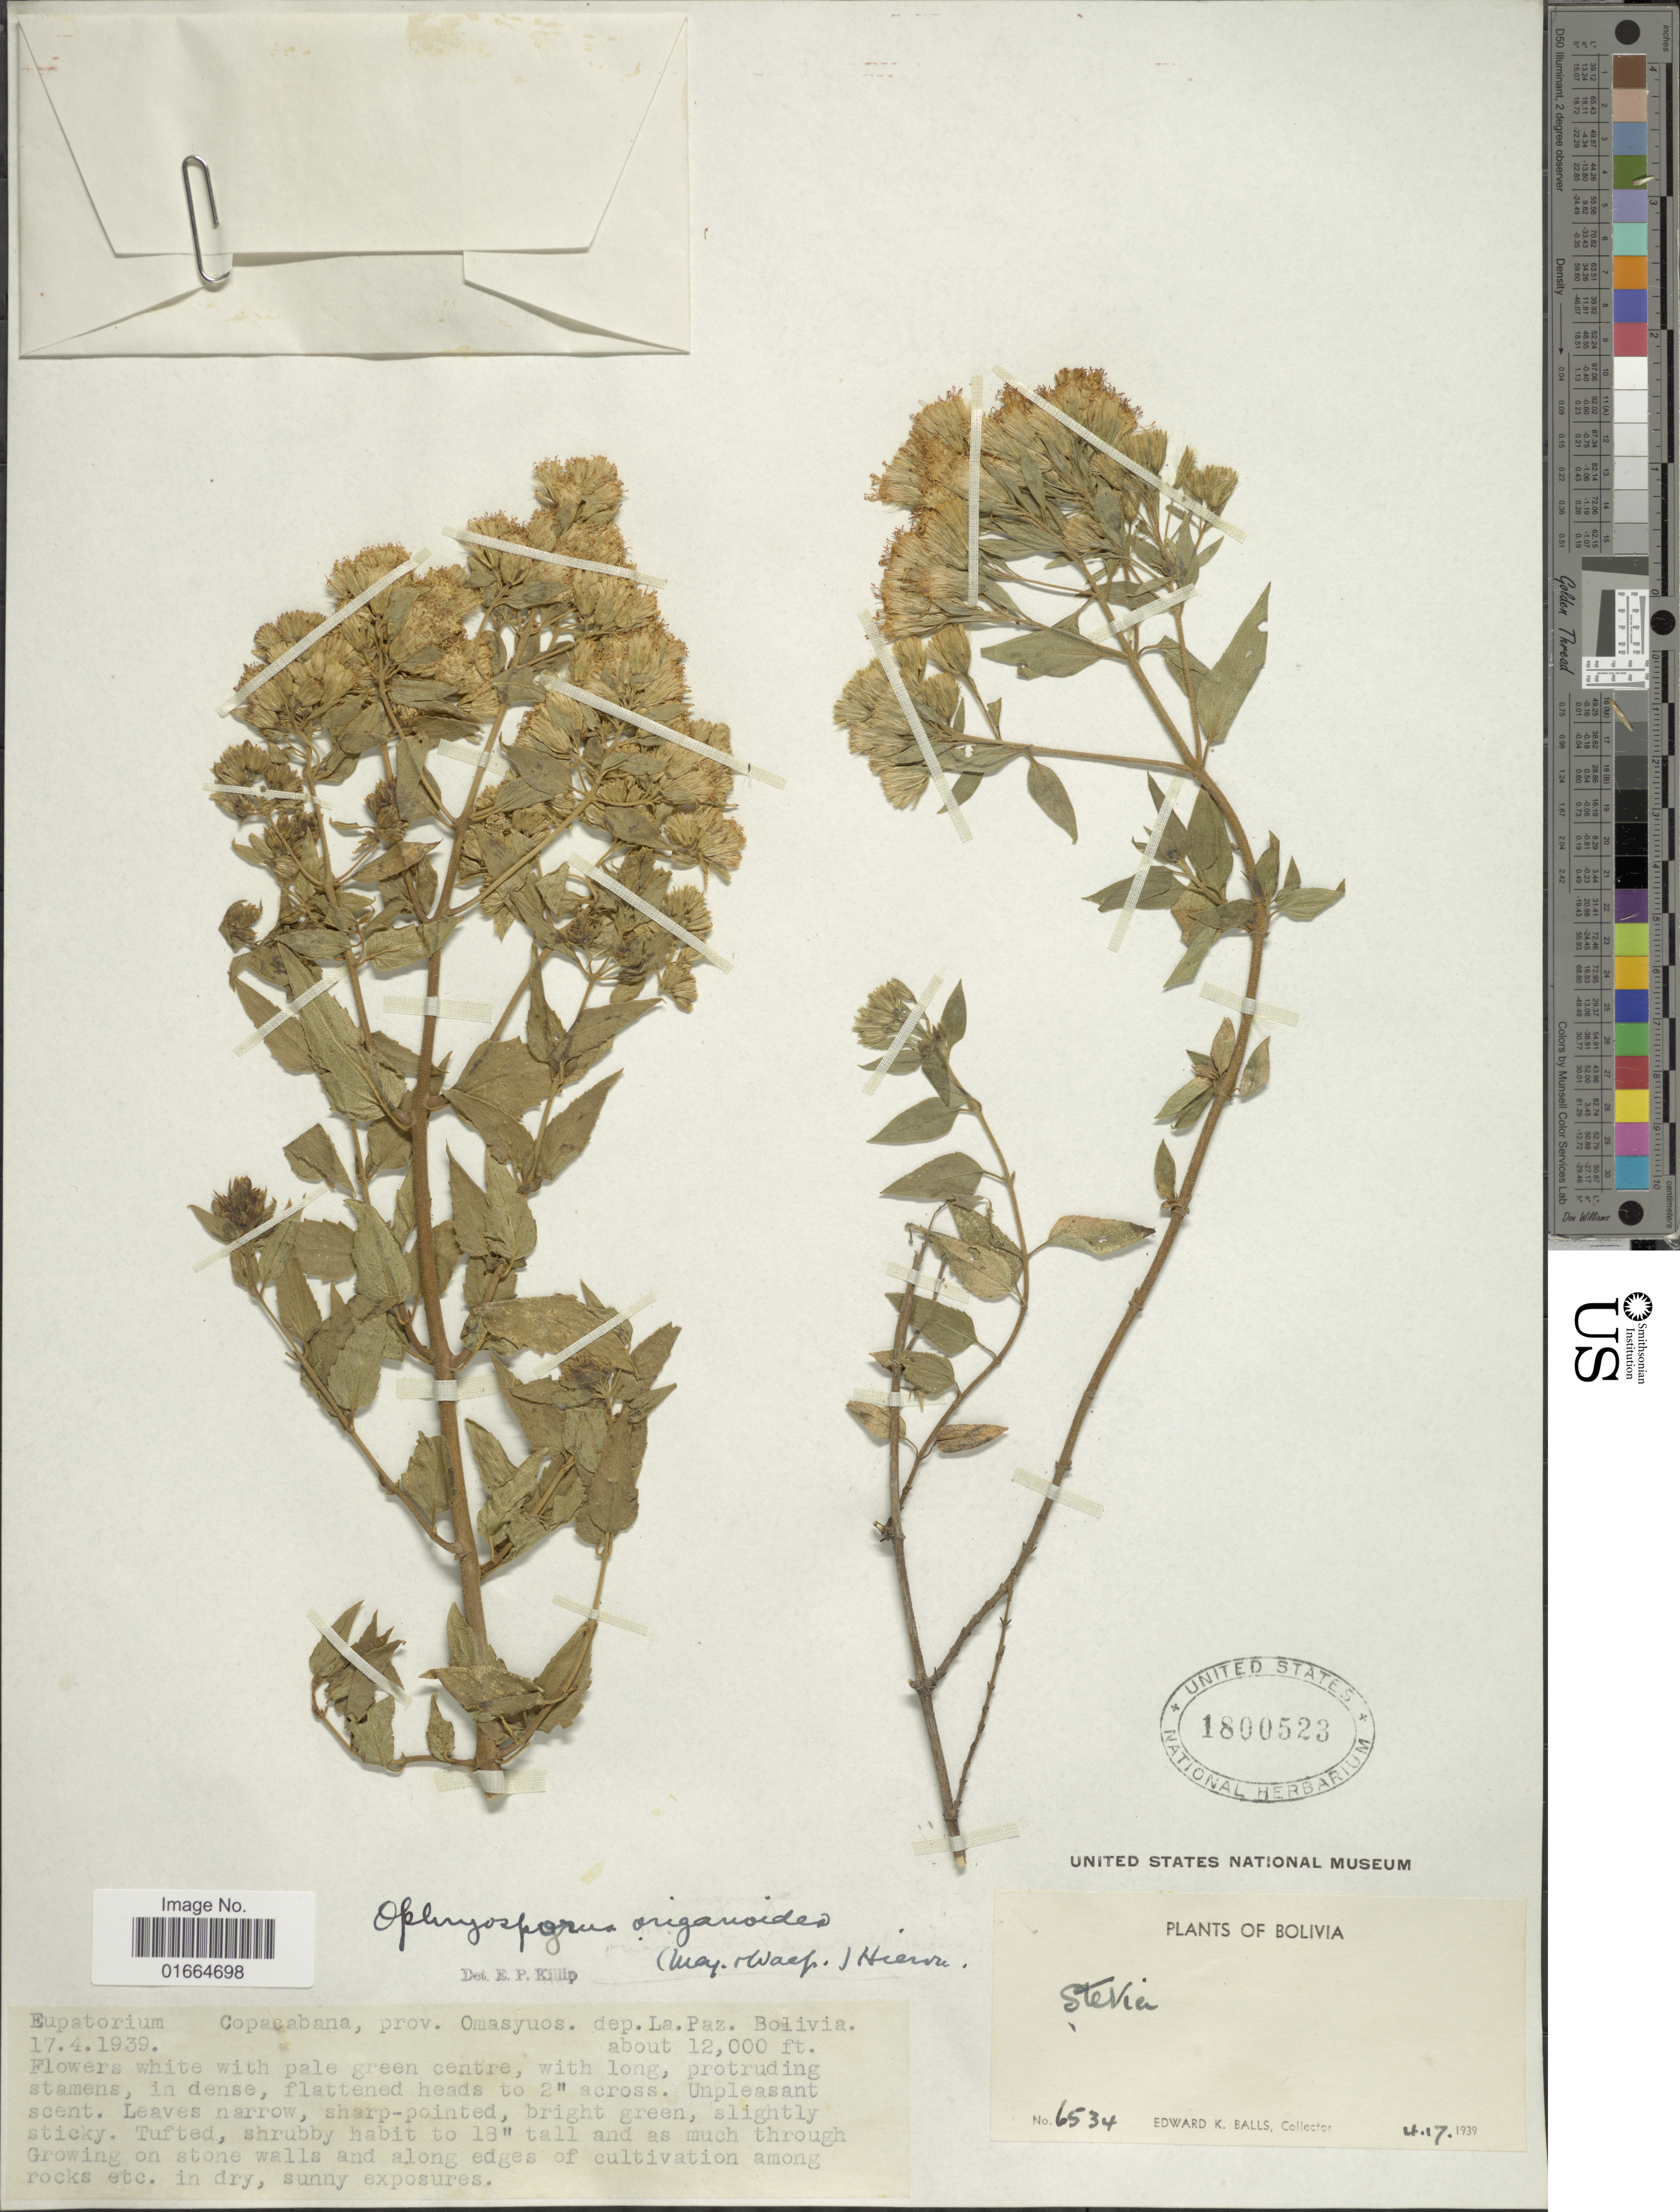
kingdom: Plantae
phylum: Tracheophyta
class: Magnoliopsida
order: Asterales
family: Asteraceae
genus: Ophryosporus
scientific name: Ophryosporus heptanthus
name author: (Sch. Bip. ex Wedd.) R.M. King & H. Rob.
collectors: E. K. Balls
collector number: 6534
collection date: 1939-04-17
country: Bolivia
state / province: La Paz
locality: Copacabana, prov. Omasyuos, dep. La Paz, Bolivia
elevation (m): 3658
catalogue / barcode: US 1800523